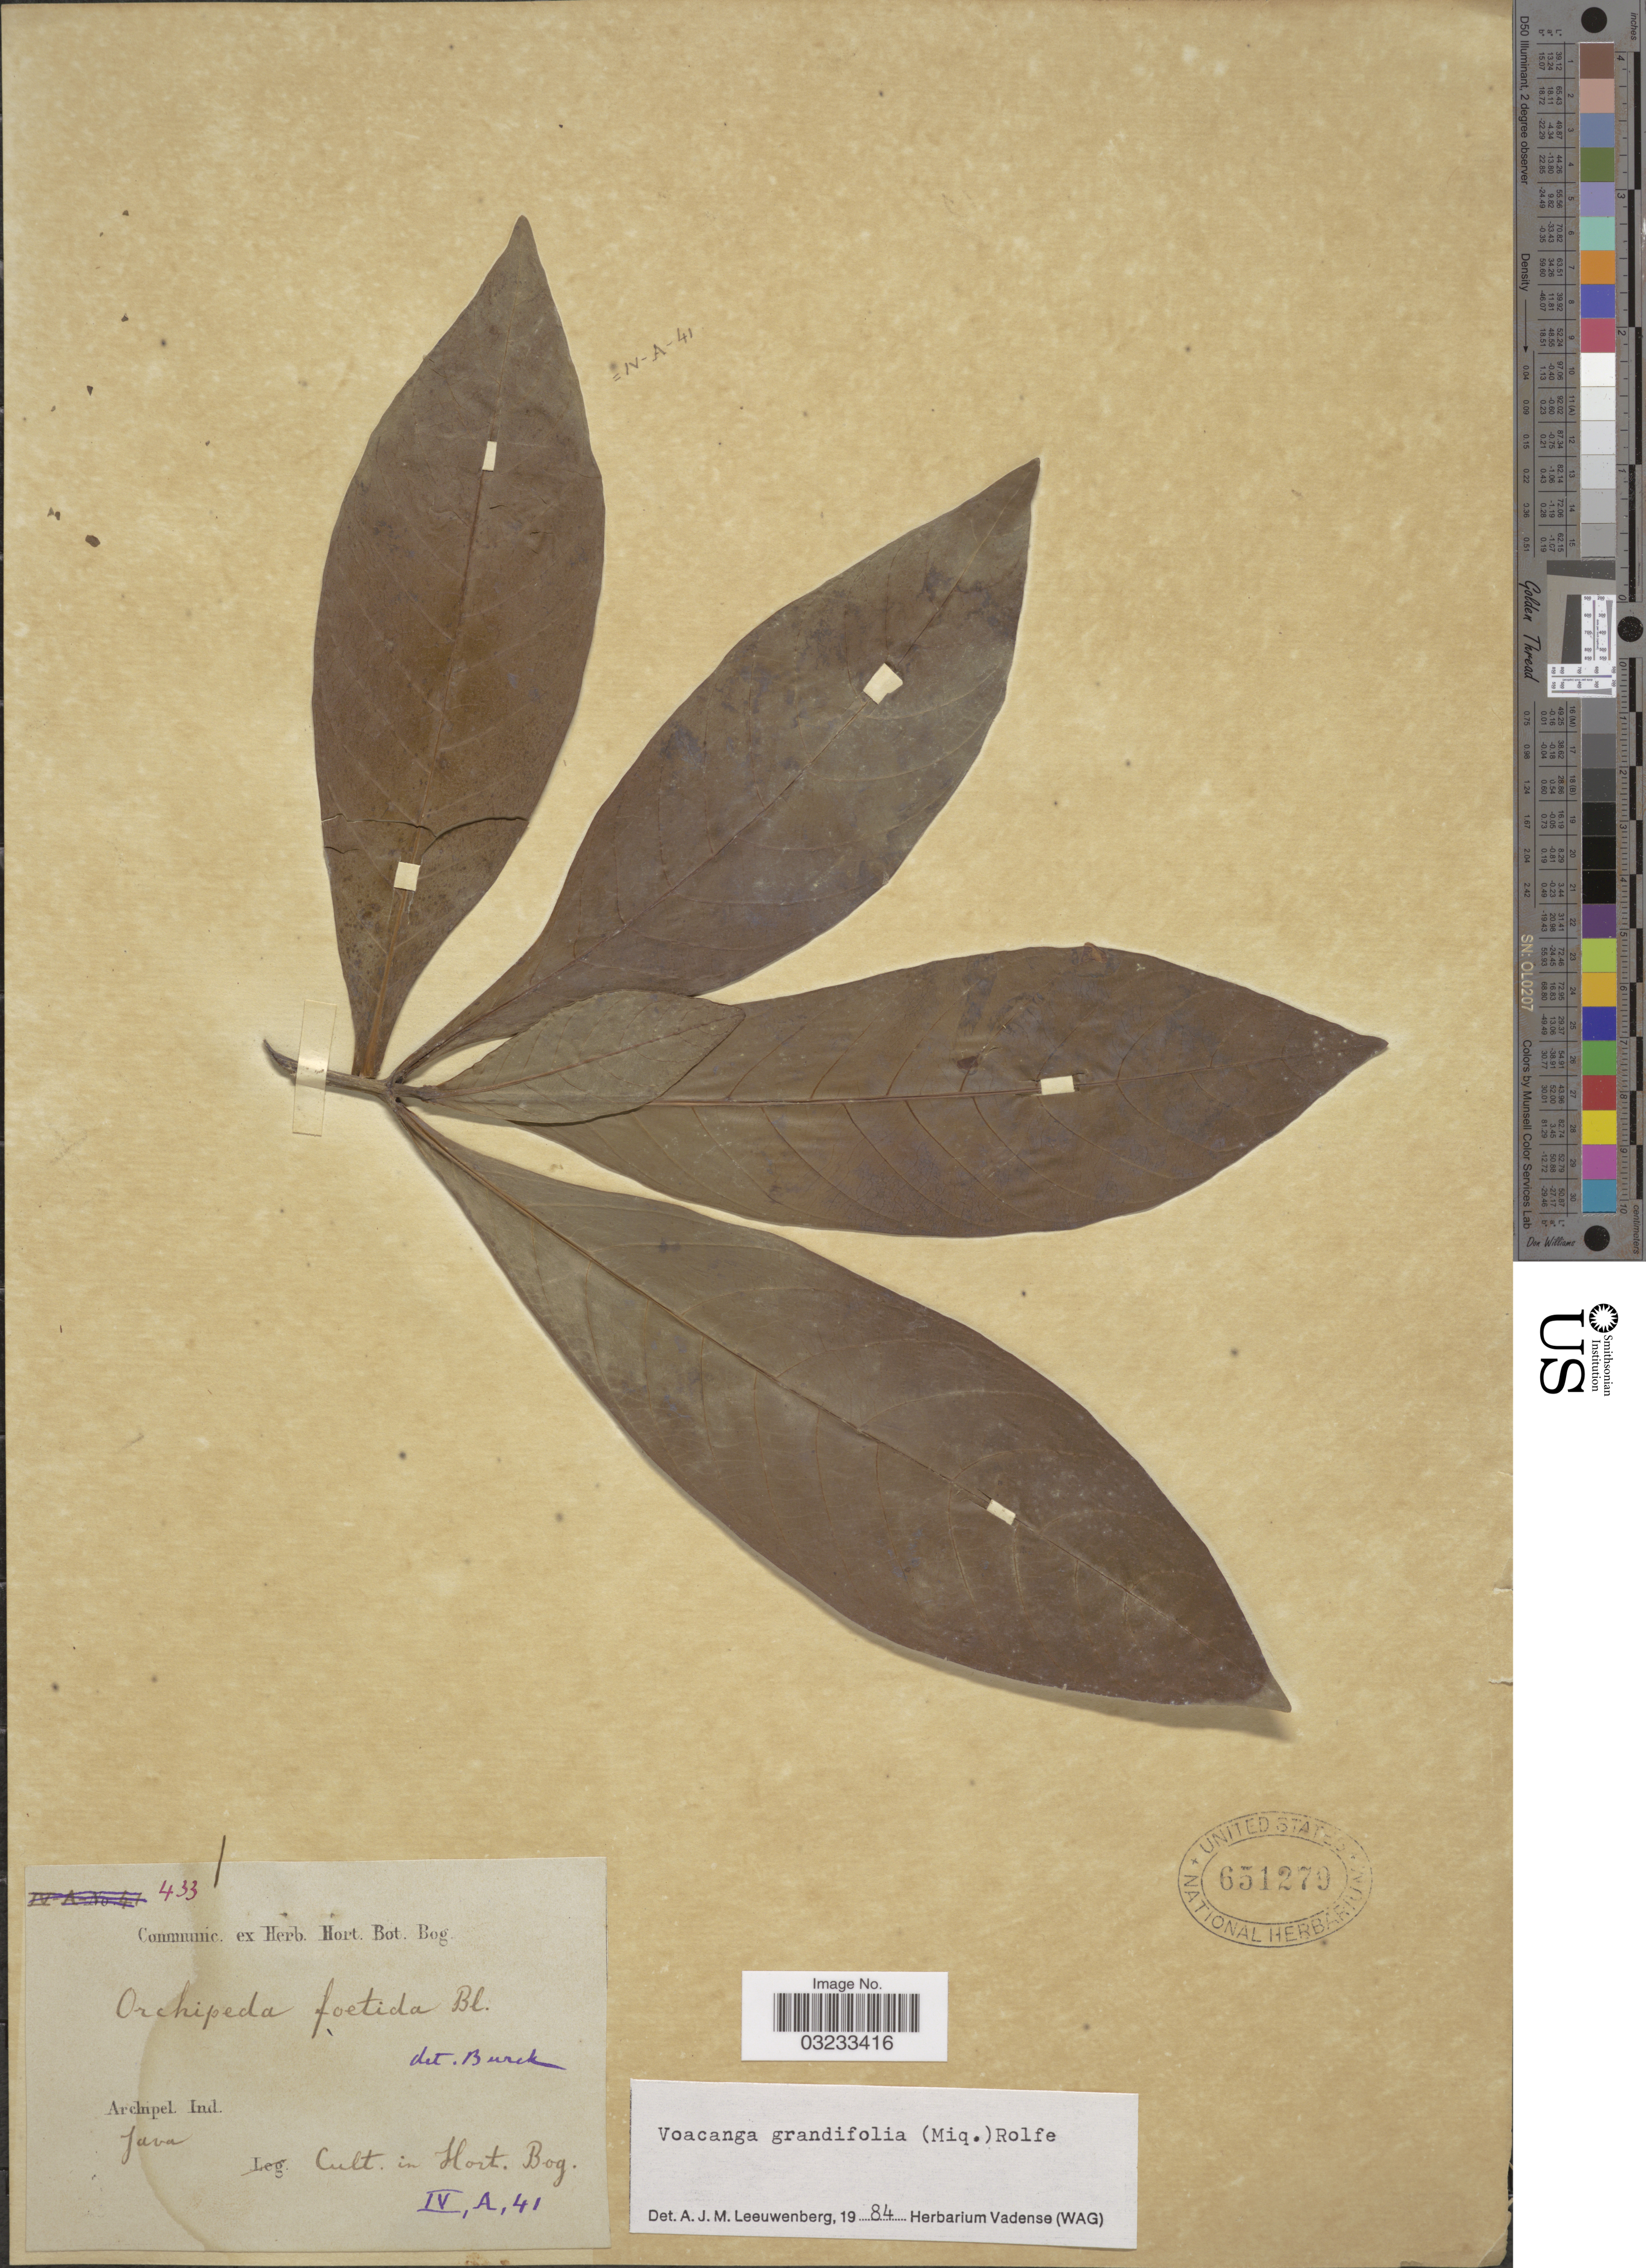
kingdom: Plantae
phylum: Tracheophyta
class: Magnoliopsida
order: Gentianales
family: Apocynaceae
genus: Voacanga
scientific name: Voacanga grandifolia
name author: (Miq.) Rolfe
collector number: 433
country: Indonesia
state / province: Java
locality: Archipel. Ind., Cult. in Hort. Bog. IV,A,41.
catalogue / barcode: US 651279